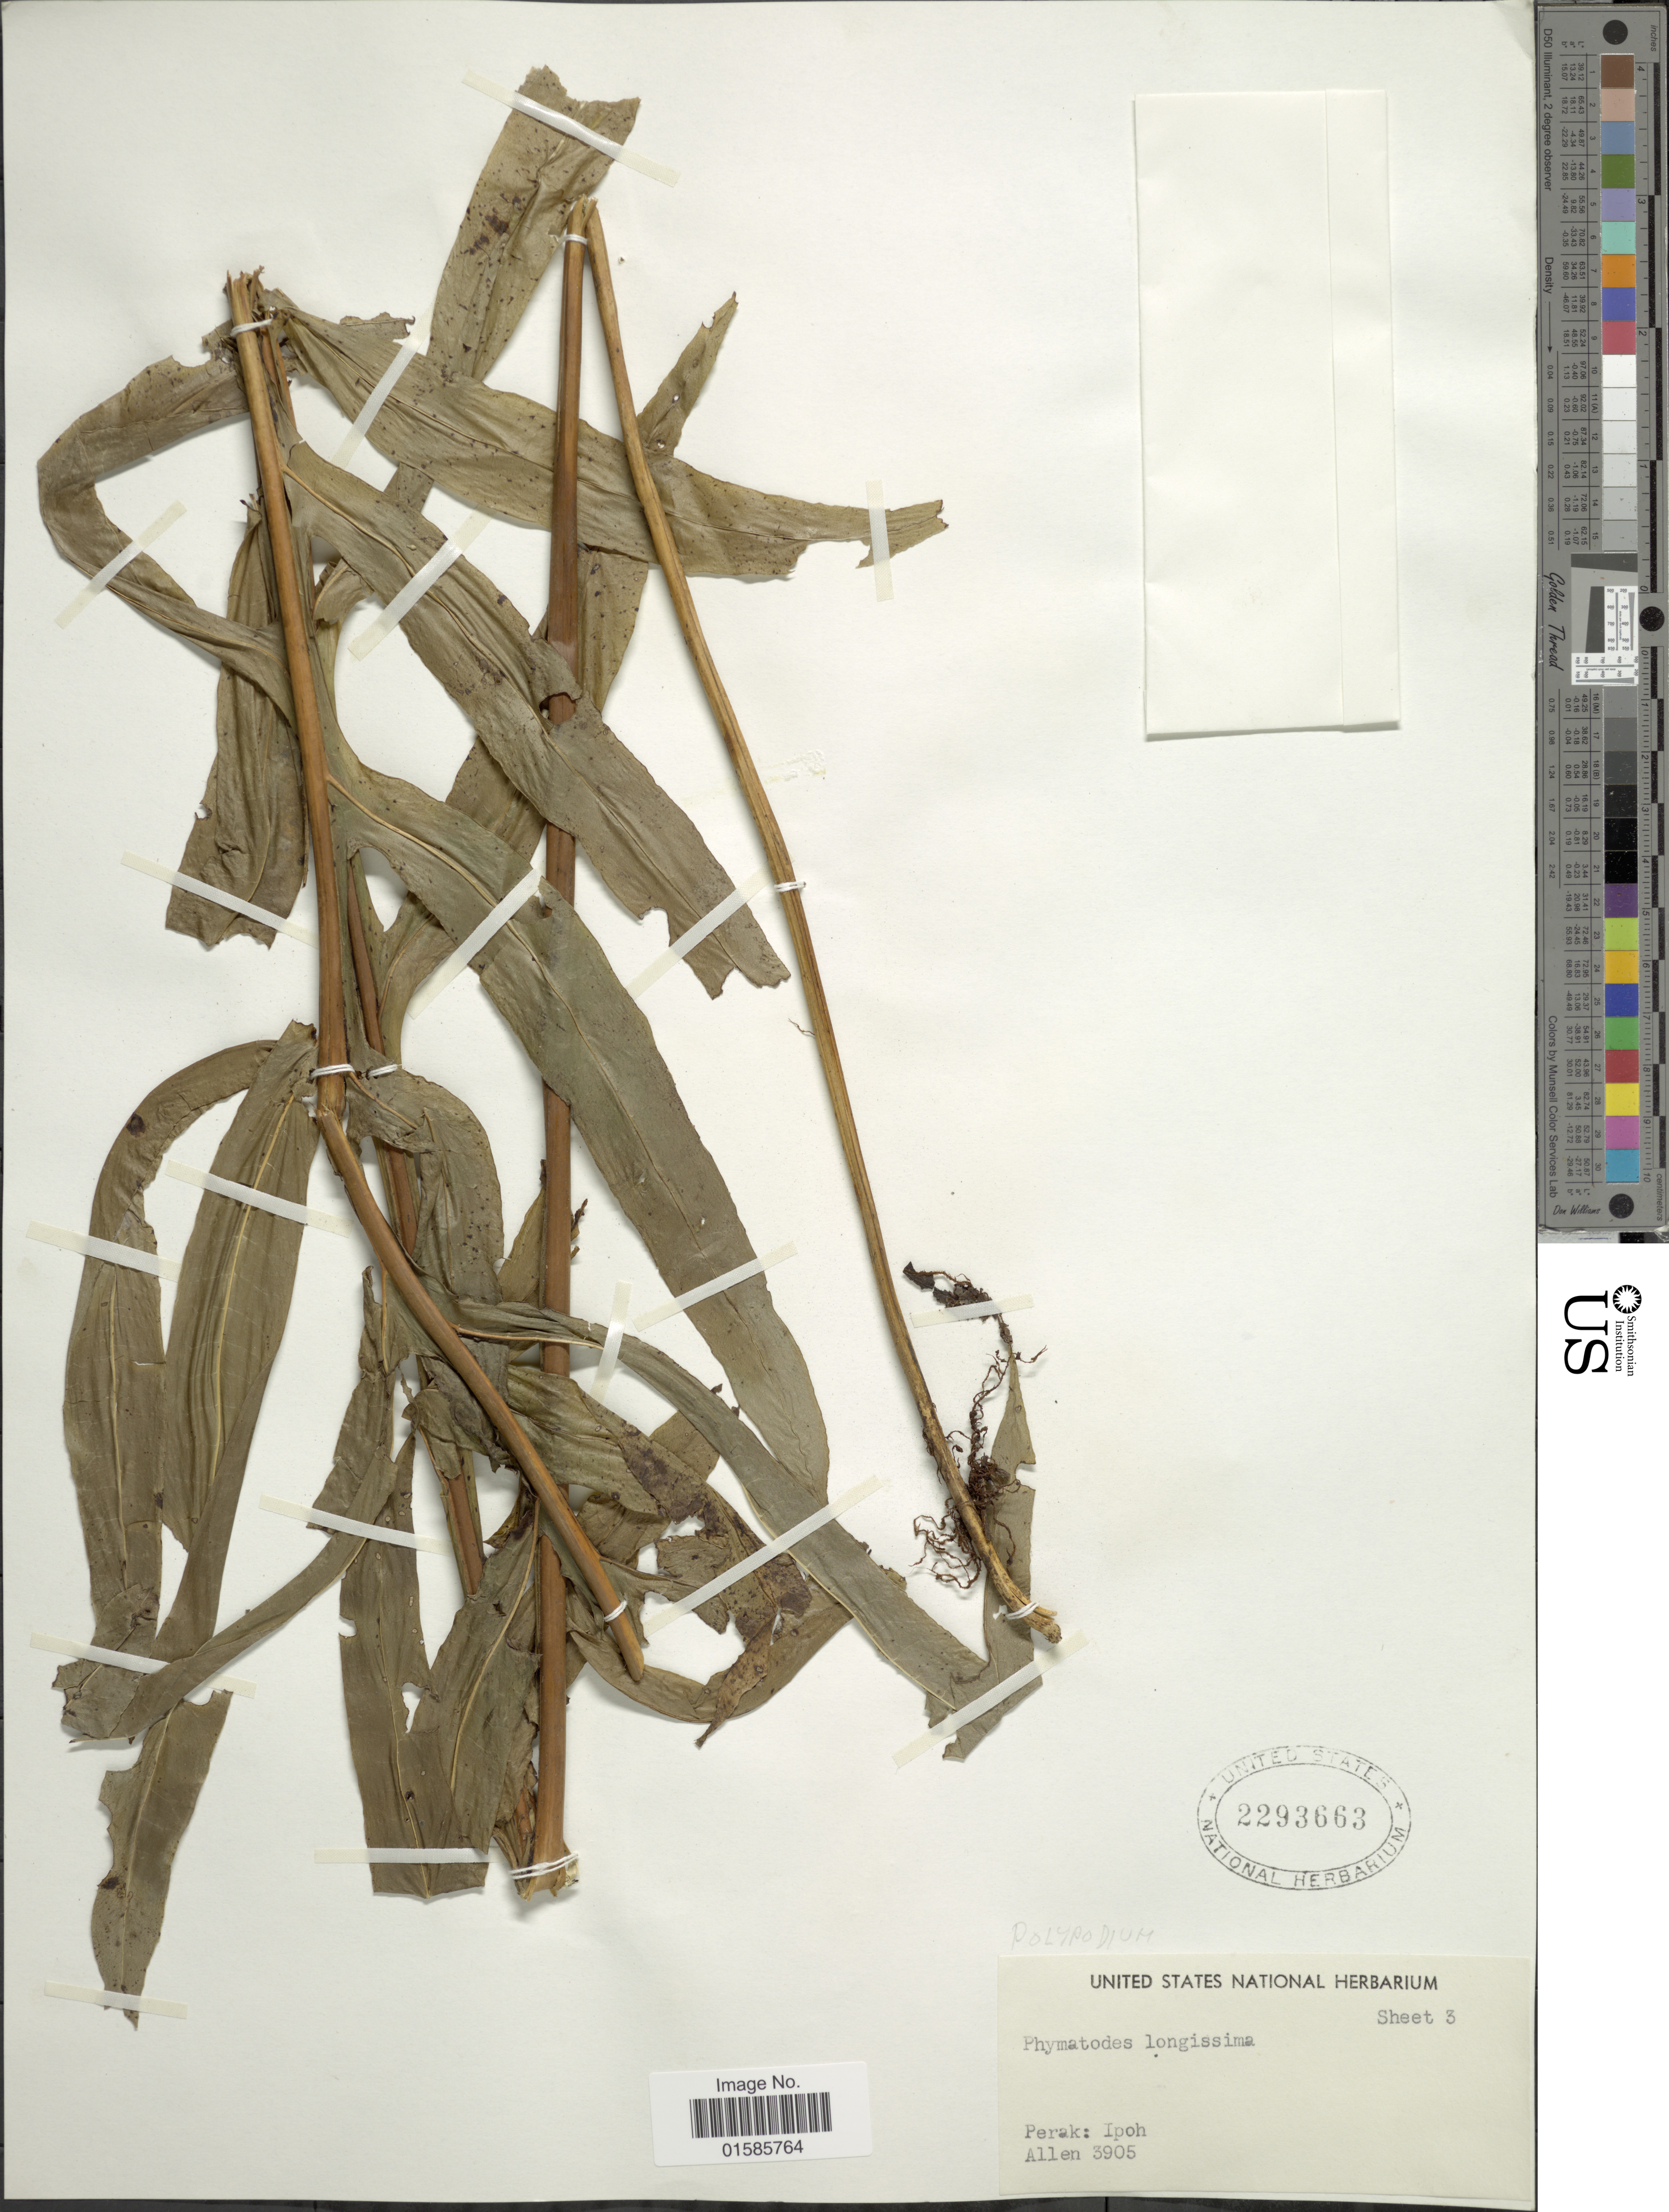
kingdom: Plantae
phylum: Tracheophyta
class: Polypodiopsida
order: Polypodiales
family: Polypodiaceae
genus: Microsorum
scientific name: Microsorum longissimum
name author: Fée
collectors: -- Allen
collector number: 3905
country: Malaysia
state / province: Perak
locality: Ipoh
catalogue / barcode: US 2293663